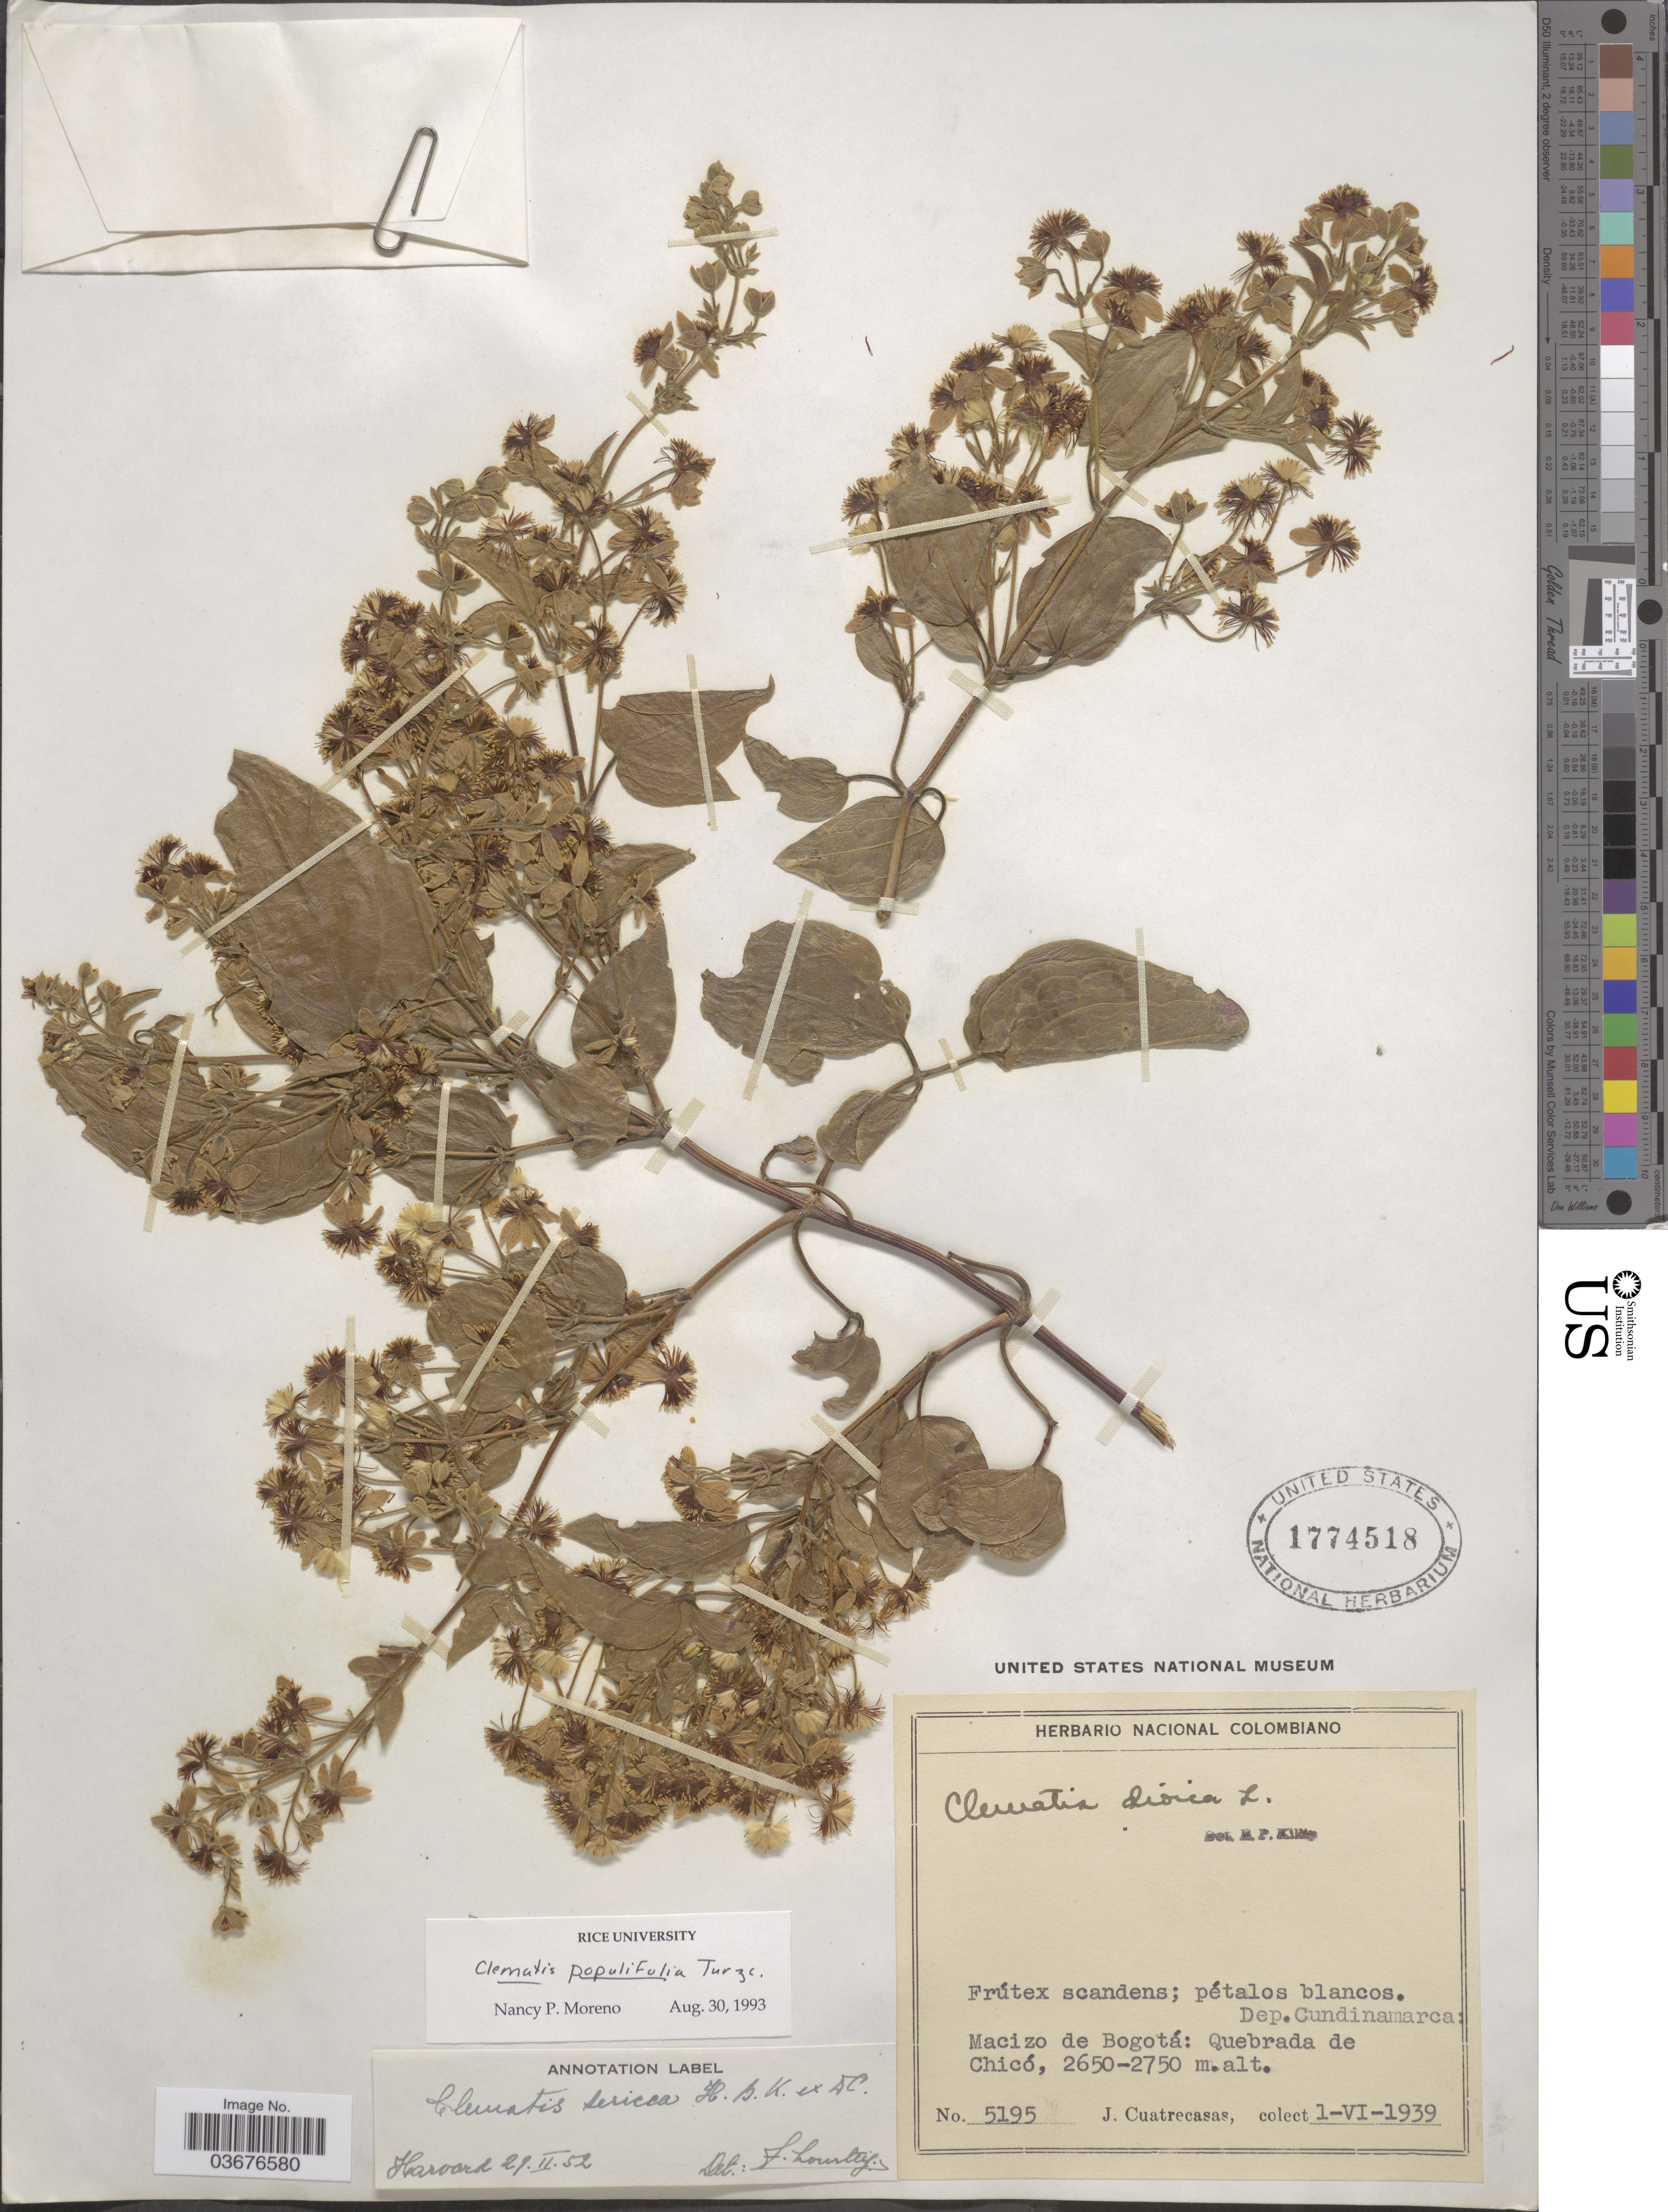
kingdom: Plantae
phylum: Tracheophyta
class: Magnoliopsida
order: Ranunculales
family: Ranunculaceae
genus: Clematis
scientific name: Clematis populifolia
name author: Turcz.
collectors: J. Cuatrecasas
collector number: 5195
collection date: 1939-06-01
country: Colombia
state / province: Cundinamarca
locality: Dep. Cundinamarca, Macizo de Bogotá: Quebrada de Chicó.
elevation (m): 2650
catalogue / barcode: US 1774518